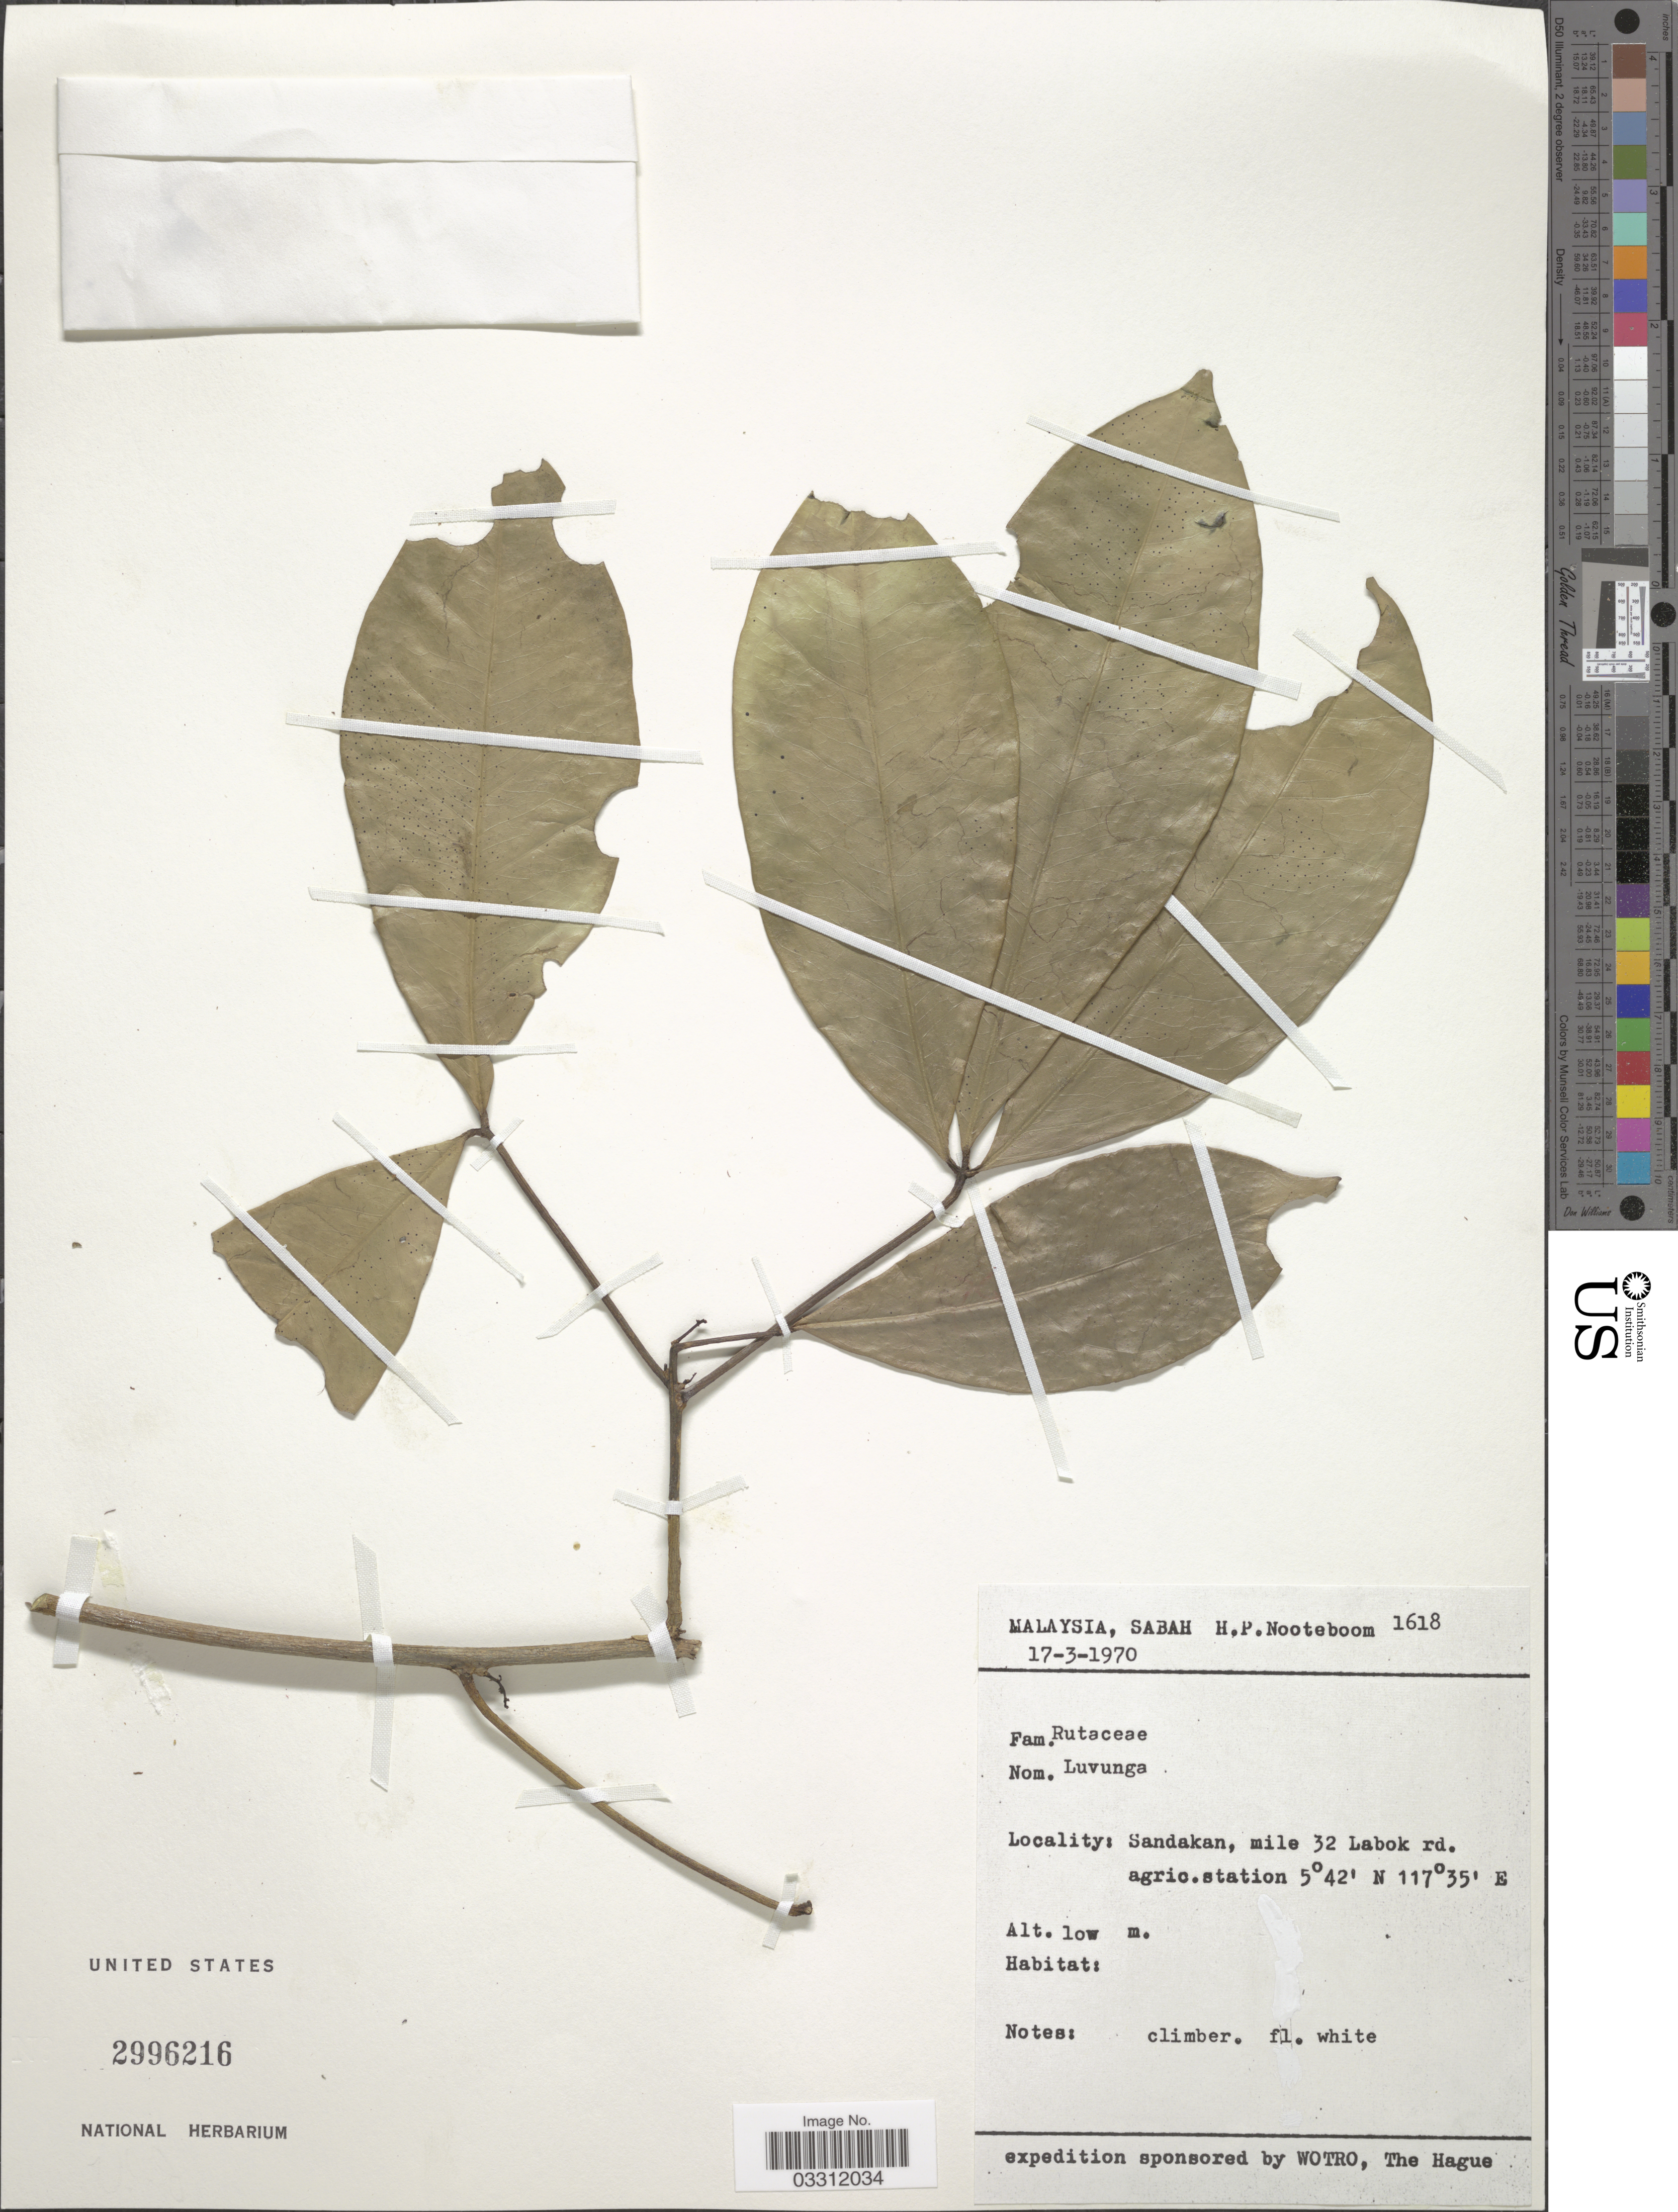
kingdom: Plantae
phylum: Tracheophyta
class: Magnoliopsida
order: Sapindales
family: Rutaceae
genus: Luvunga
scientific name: Luvunga sp.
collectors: H. P. Nooteboom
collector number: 1618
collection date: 1970-03-17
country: Malaysia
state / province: Sabah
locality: Sandakan, mile 32 Labok rd. agric. station.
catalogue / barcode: US 2996216